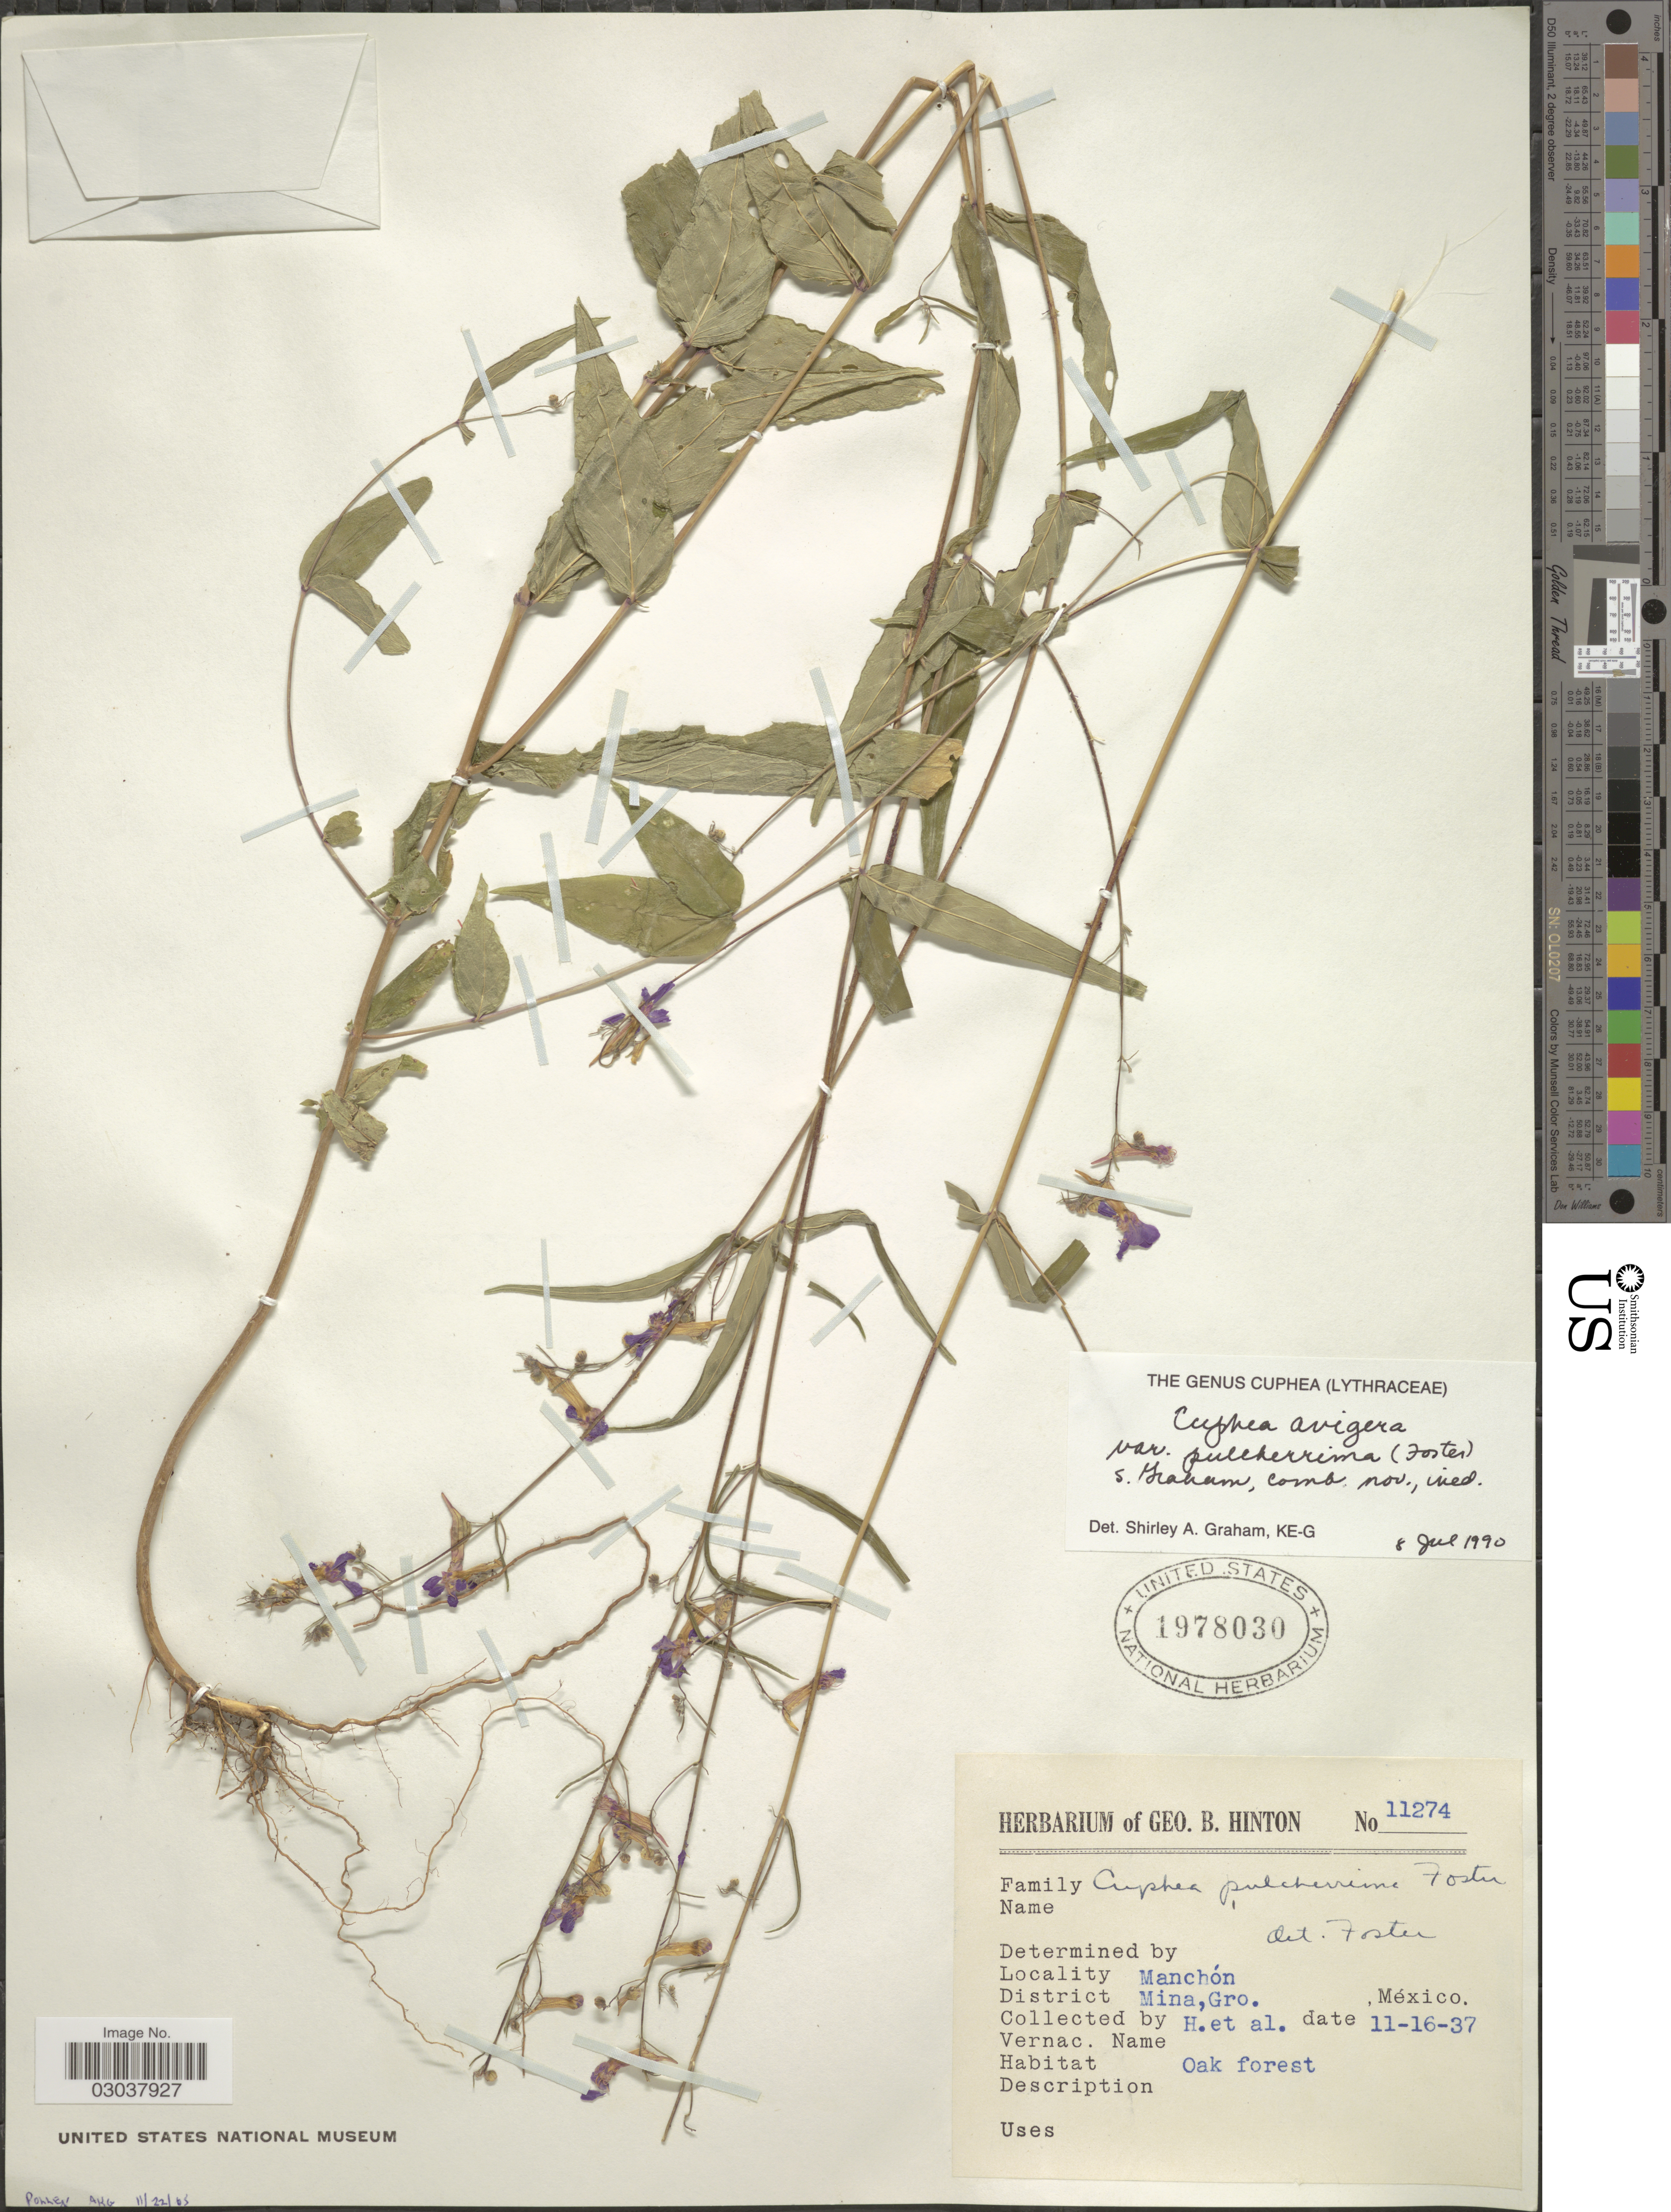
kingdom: Plantae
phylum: Tracheophyta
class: Magnoliopsida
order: Myrtales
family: Lythraceae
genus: Cuphea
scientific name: Cuphea avigera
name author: B.L. Rob. & Seaton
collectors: G. B. Hinton & et al.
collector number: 11274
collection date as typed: Transcribed d/m/y: 16/11/37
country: Mexico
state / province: Guerrero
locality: Manchón. District Mina, Gro.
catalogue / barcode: US 1978030